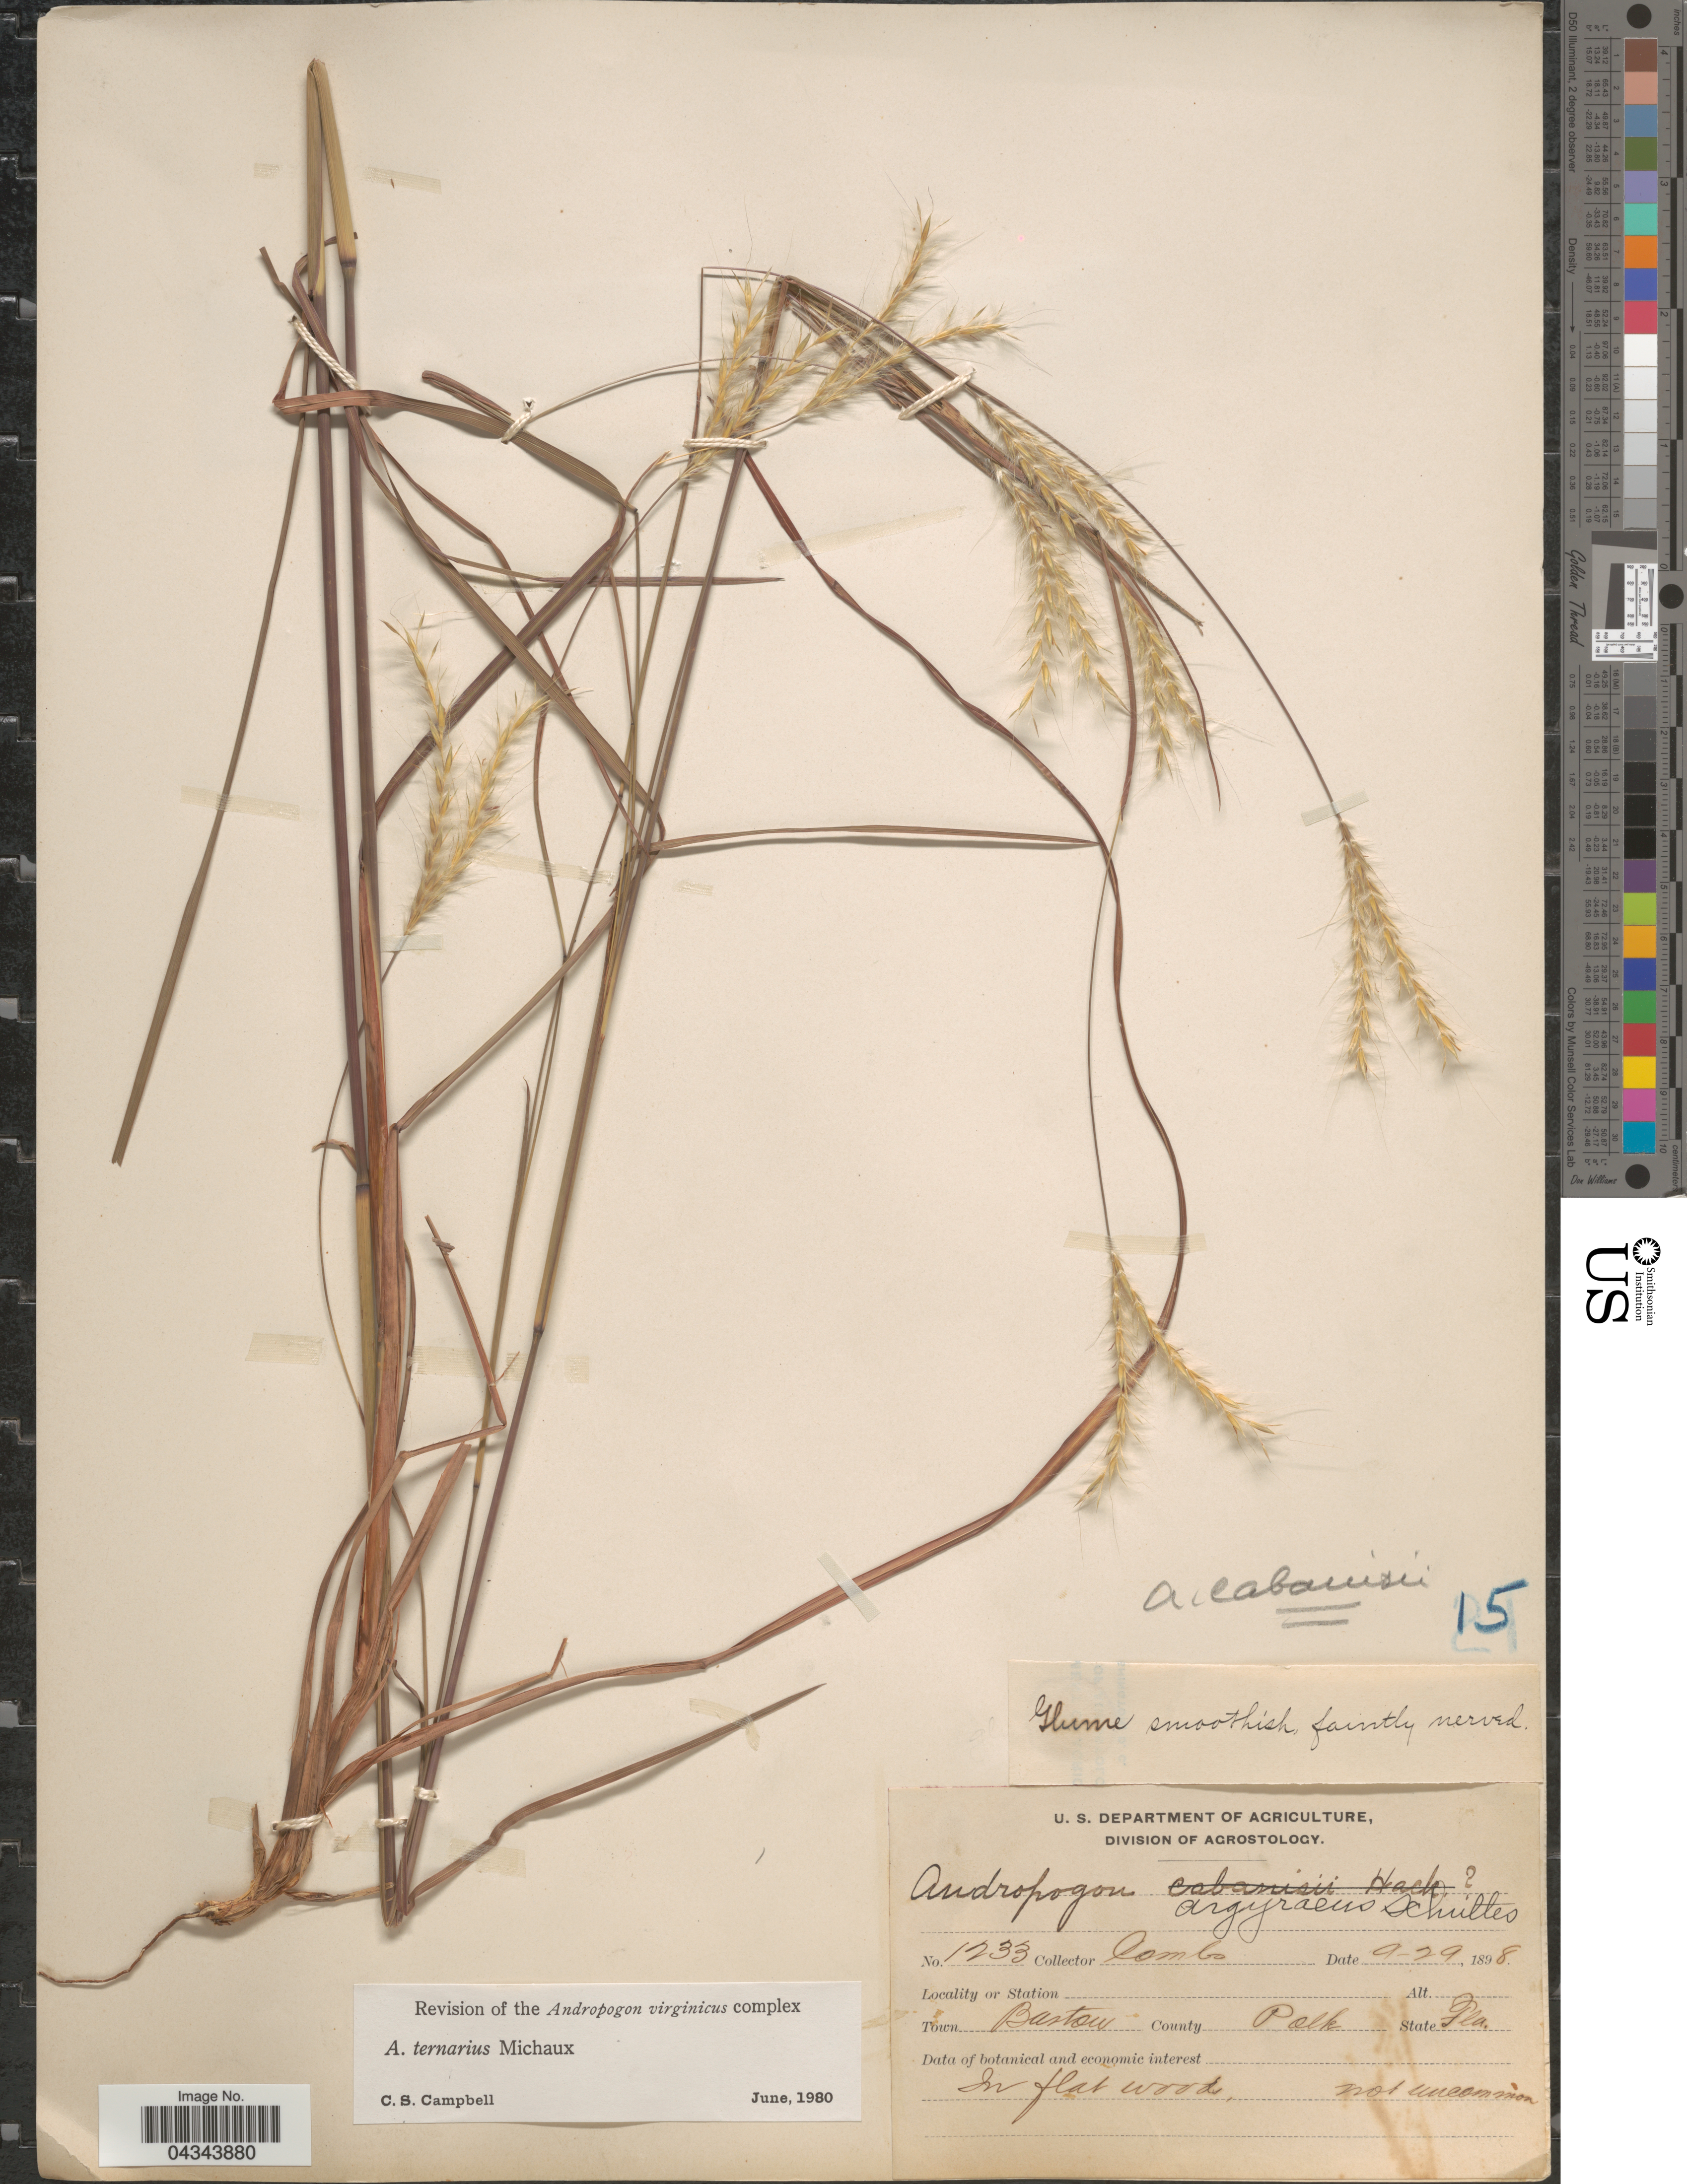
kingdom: Plantae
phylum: Tracheophyta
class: Liliopsida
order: Poales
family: Poaceae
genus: Andropogon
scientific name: Andropogon ternarius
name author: Michx.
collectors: -. Combs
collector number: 1233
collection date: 1898-09-29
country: United States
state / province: Florida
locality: Town Barton. County Polk.